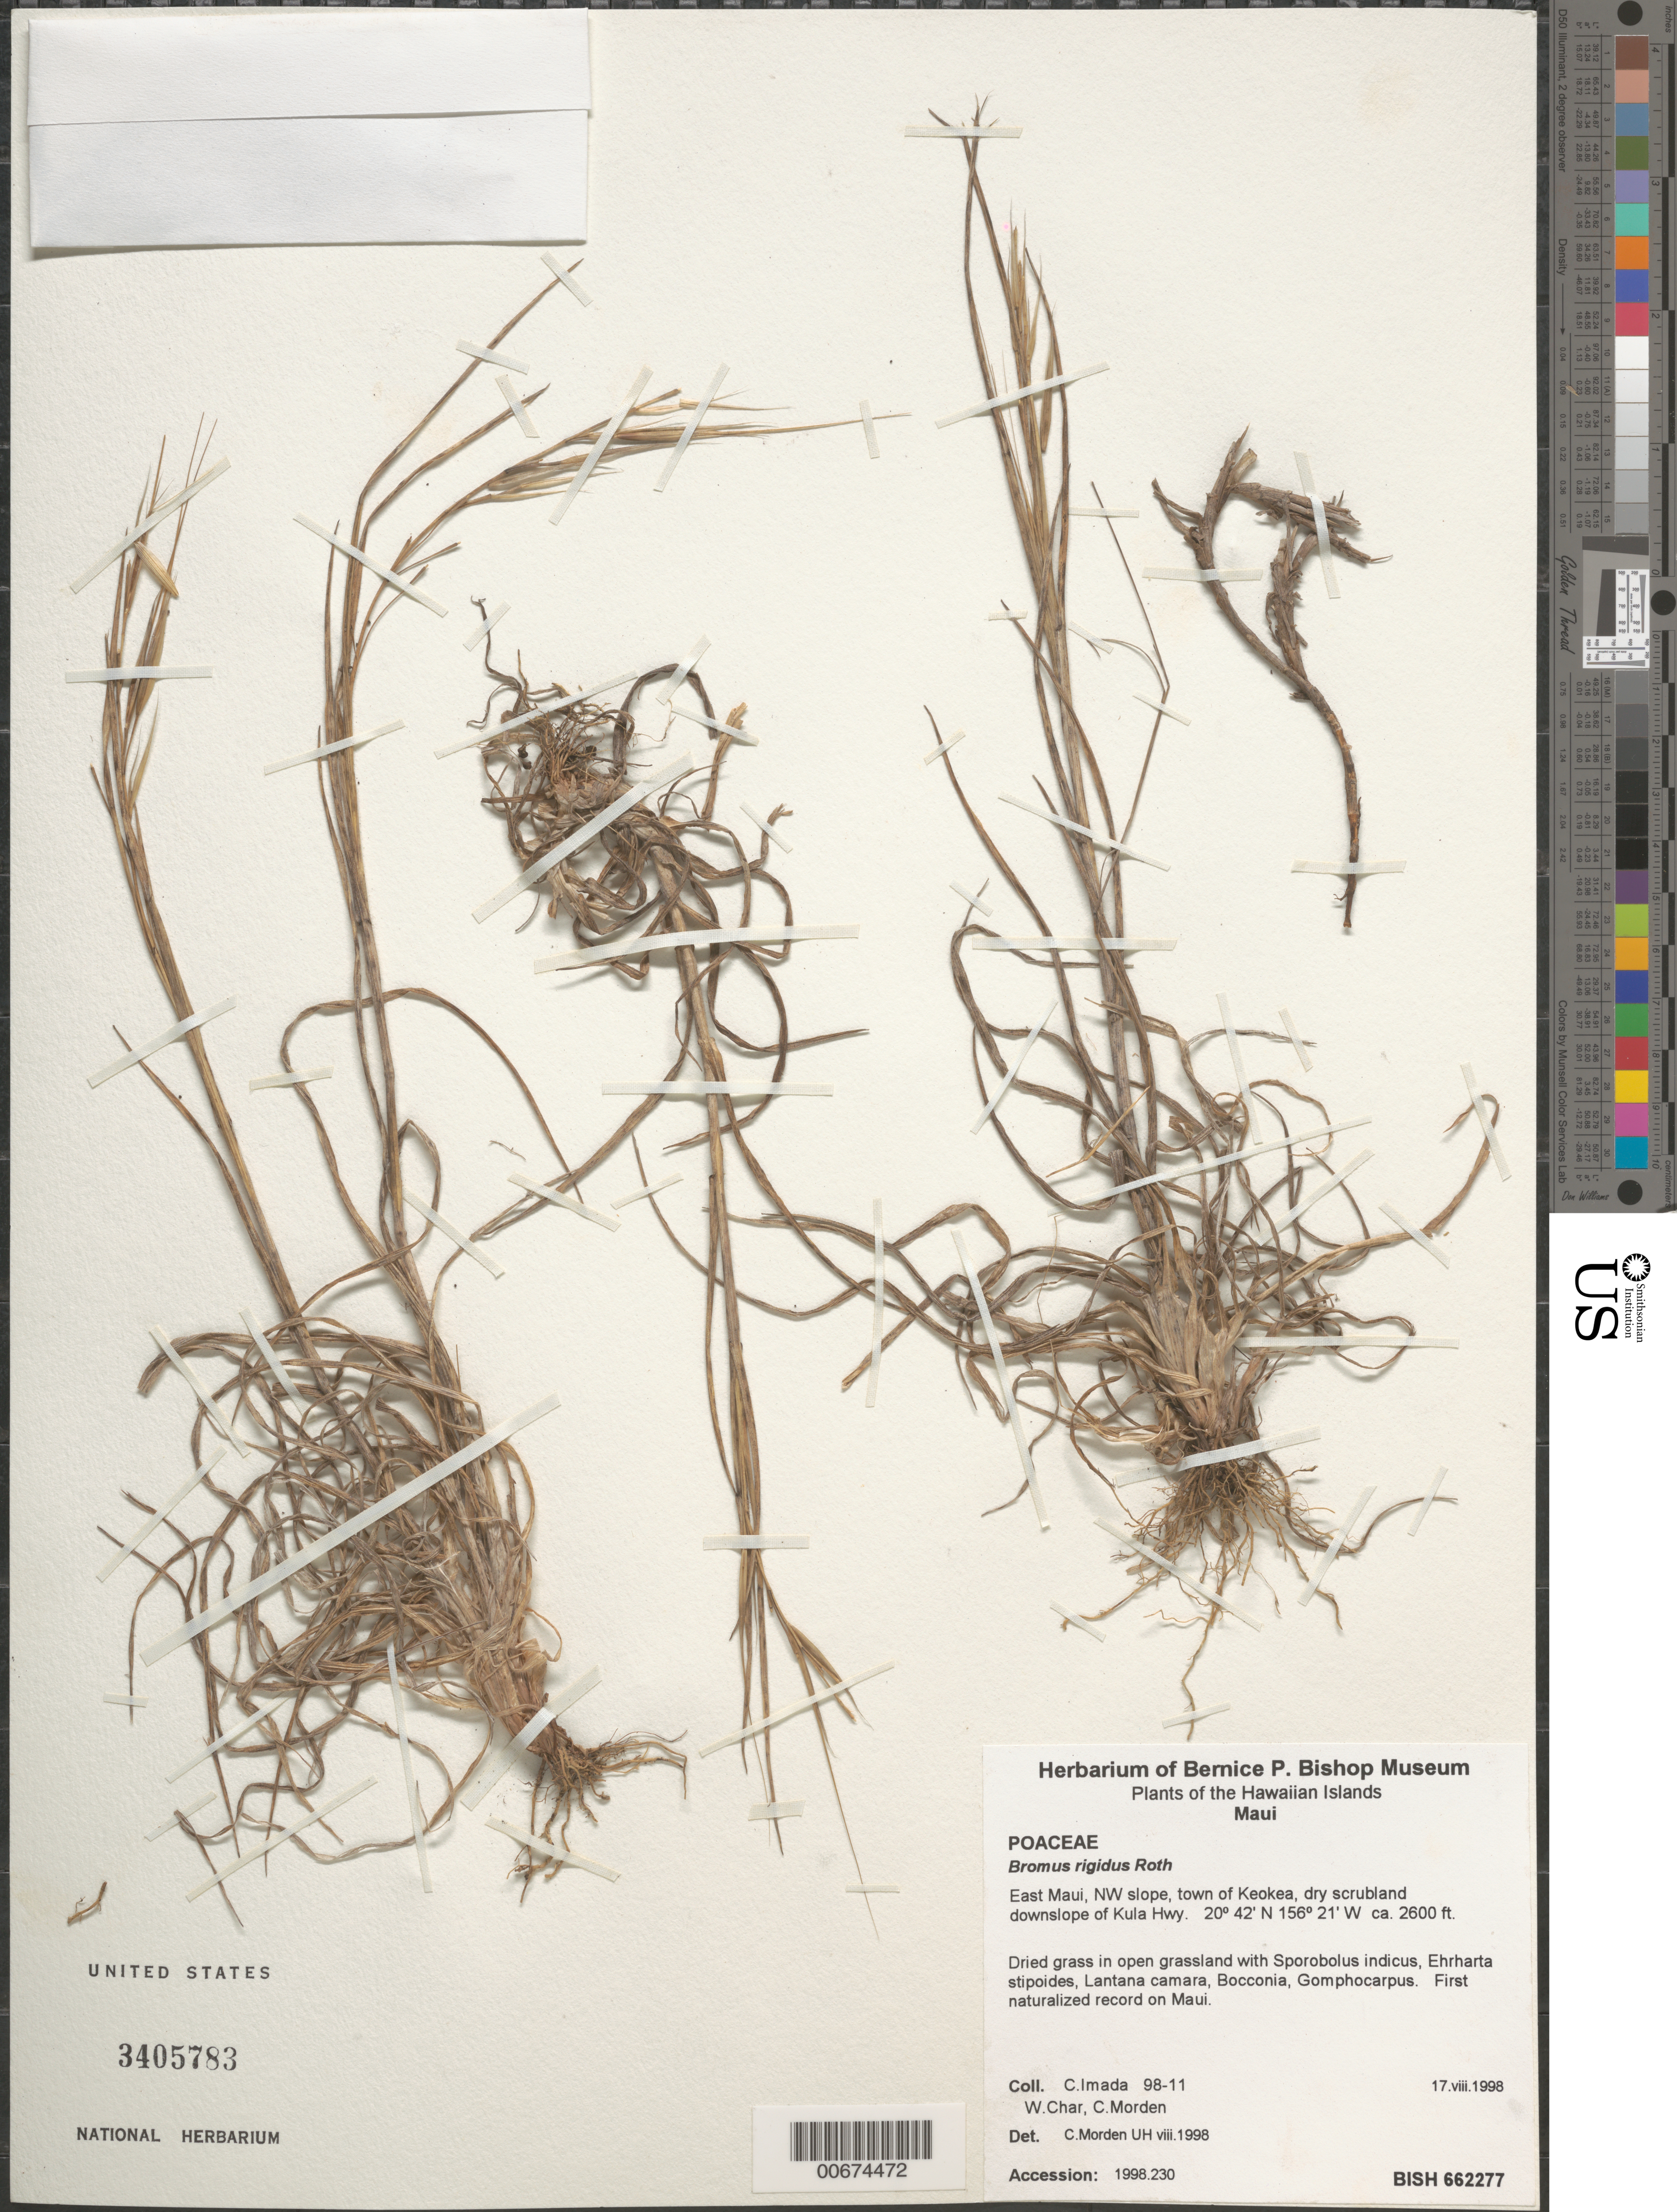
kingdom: Plantae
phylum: Tracheophyta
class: Liliopsida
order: Poales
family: Poaceae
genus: Bromus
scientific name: Bromus diandrus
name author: Roth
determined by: Morden, C.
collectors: C. Imada, W. Char & C. Morden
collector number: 98-11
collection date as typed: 17 Aug 1998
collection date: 1998-08-17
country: United States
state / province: Hawaii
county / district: Maui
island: Maui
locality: East Maui, NW slope, town of Keokea, dry scrubland downslope of Kula Hwy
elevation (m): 792.5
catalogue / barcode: US 3405783